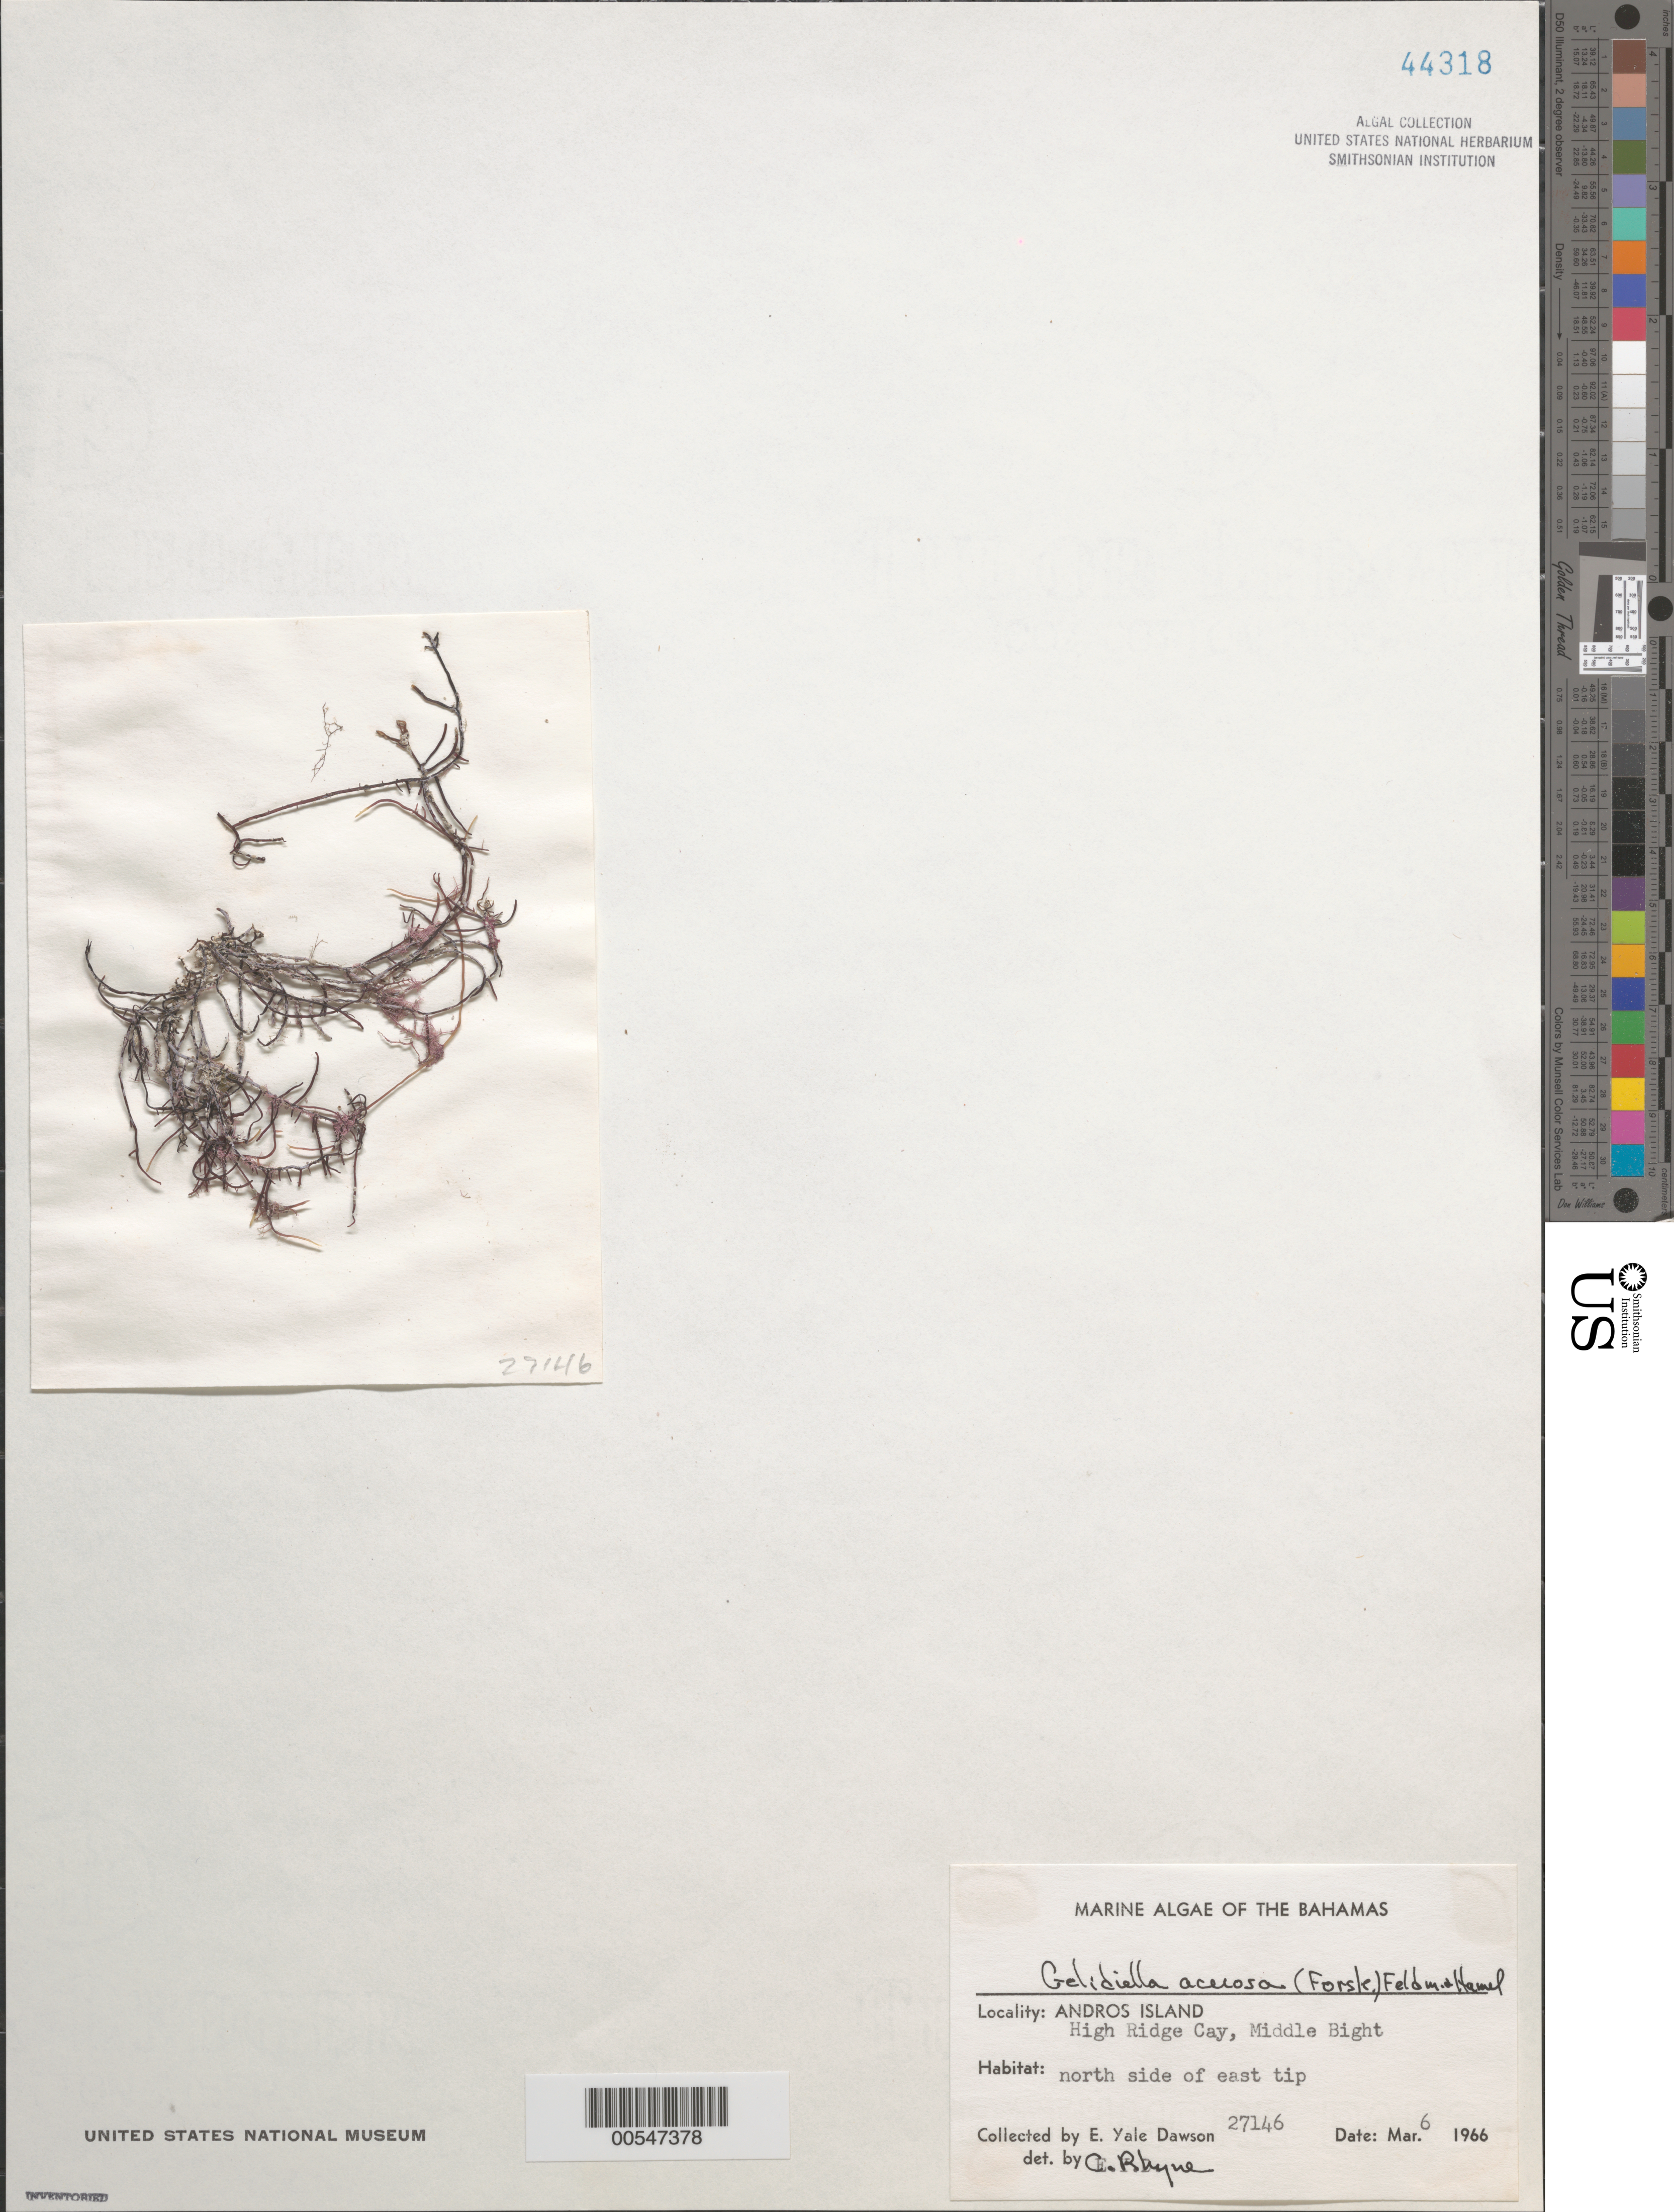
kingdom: Plantae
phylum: Rhodophyta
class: Florideophyceae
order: Gelidiales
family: Gelidiellaceae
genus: Gelidiella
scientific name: Gelidiella acerosa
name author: (Forssk.) Feldmann & G. Hamel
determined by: Rhyne, C. F.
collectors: E. Y. Dawson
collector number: EYD 27146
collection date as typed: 06 Mar 1966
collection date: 1966-03-06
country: Bahamas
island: High Ridge Cay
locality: Middle Bight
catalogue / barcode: US 44318